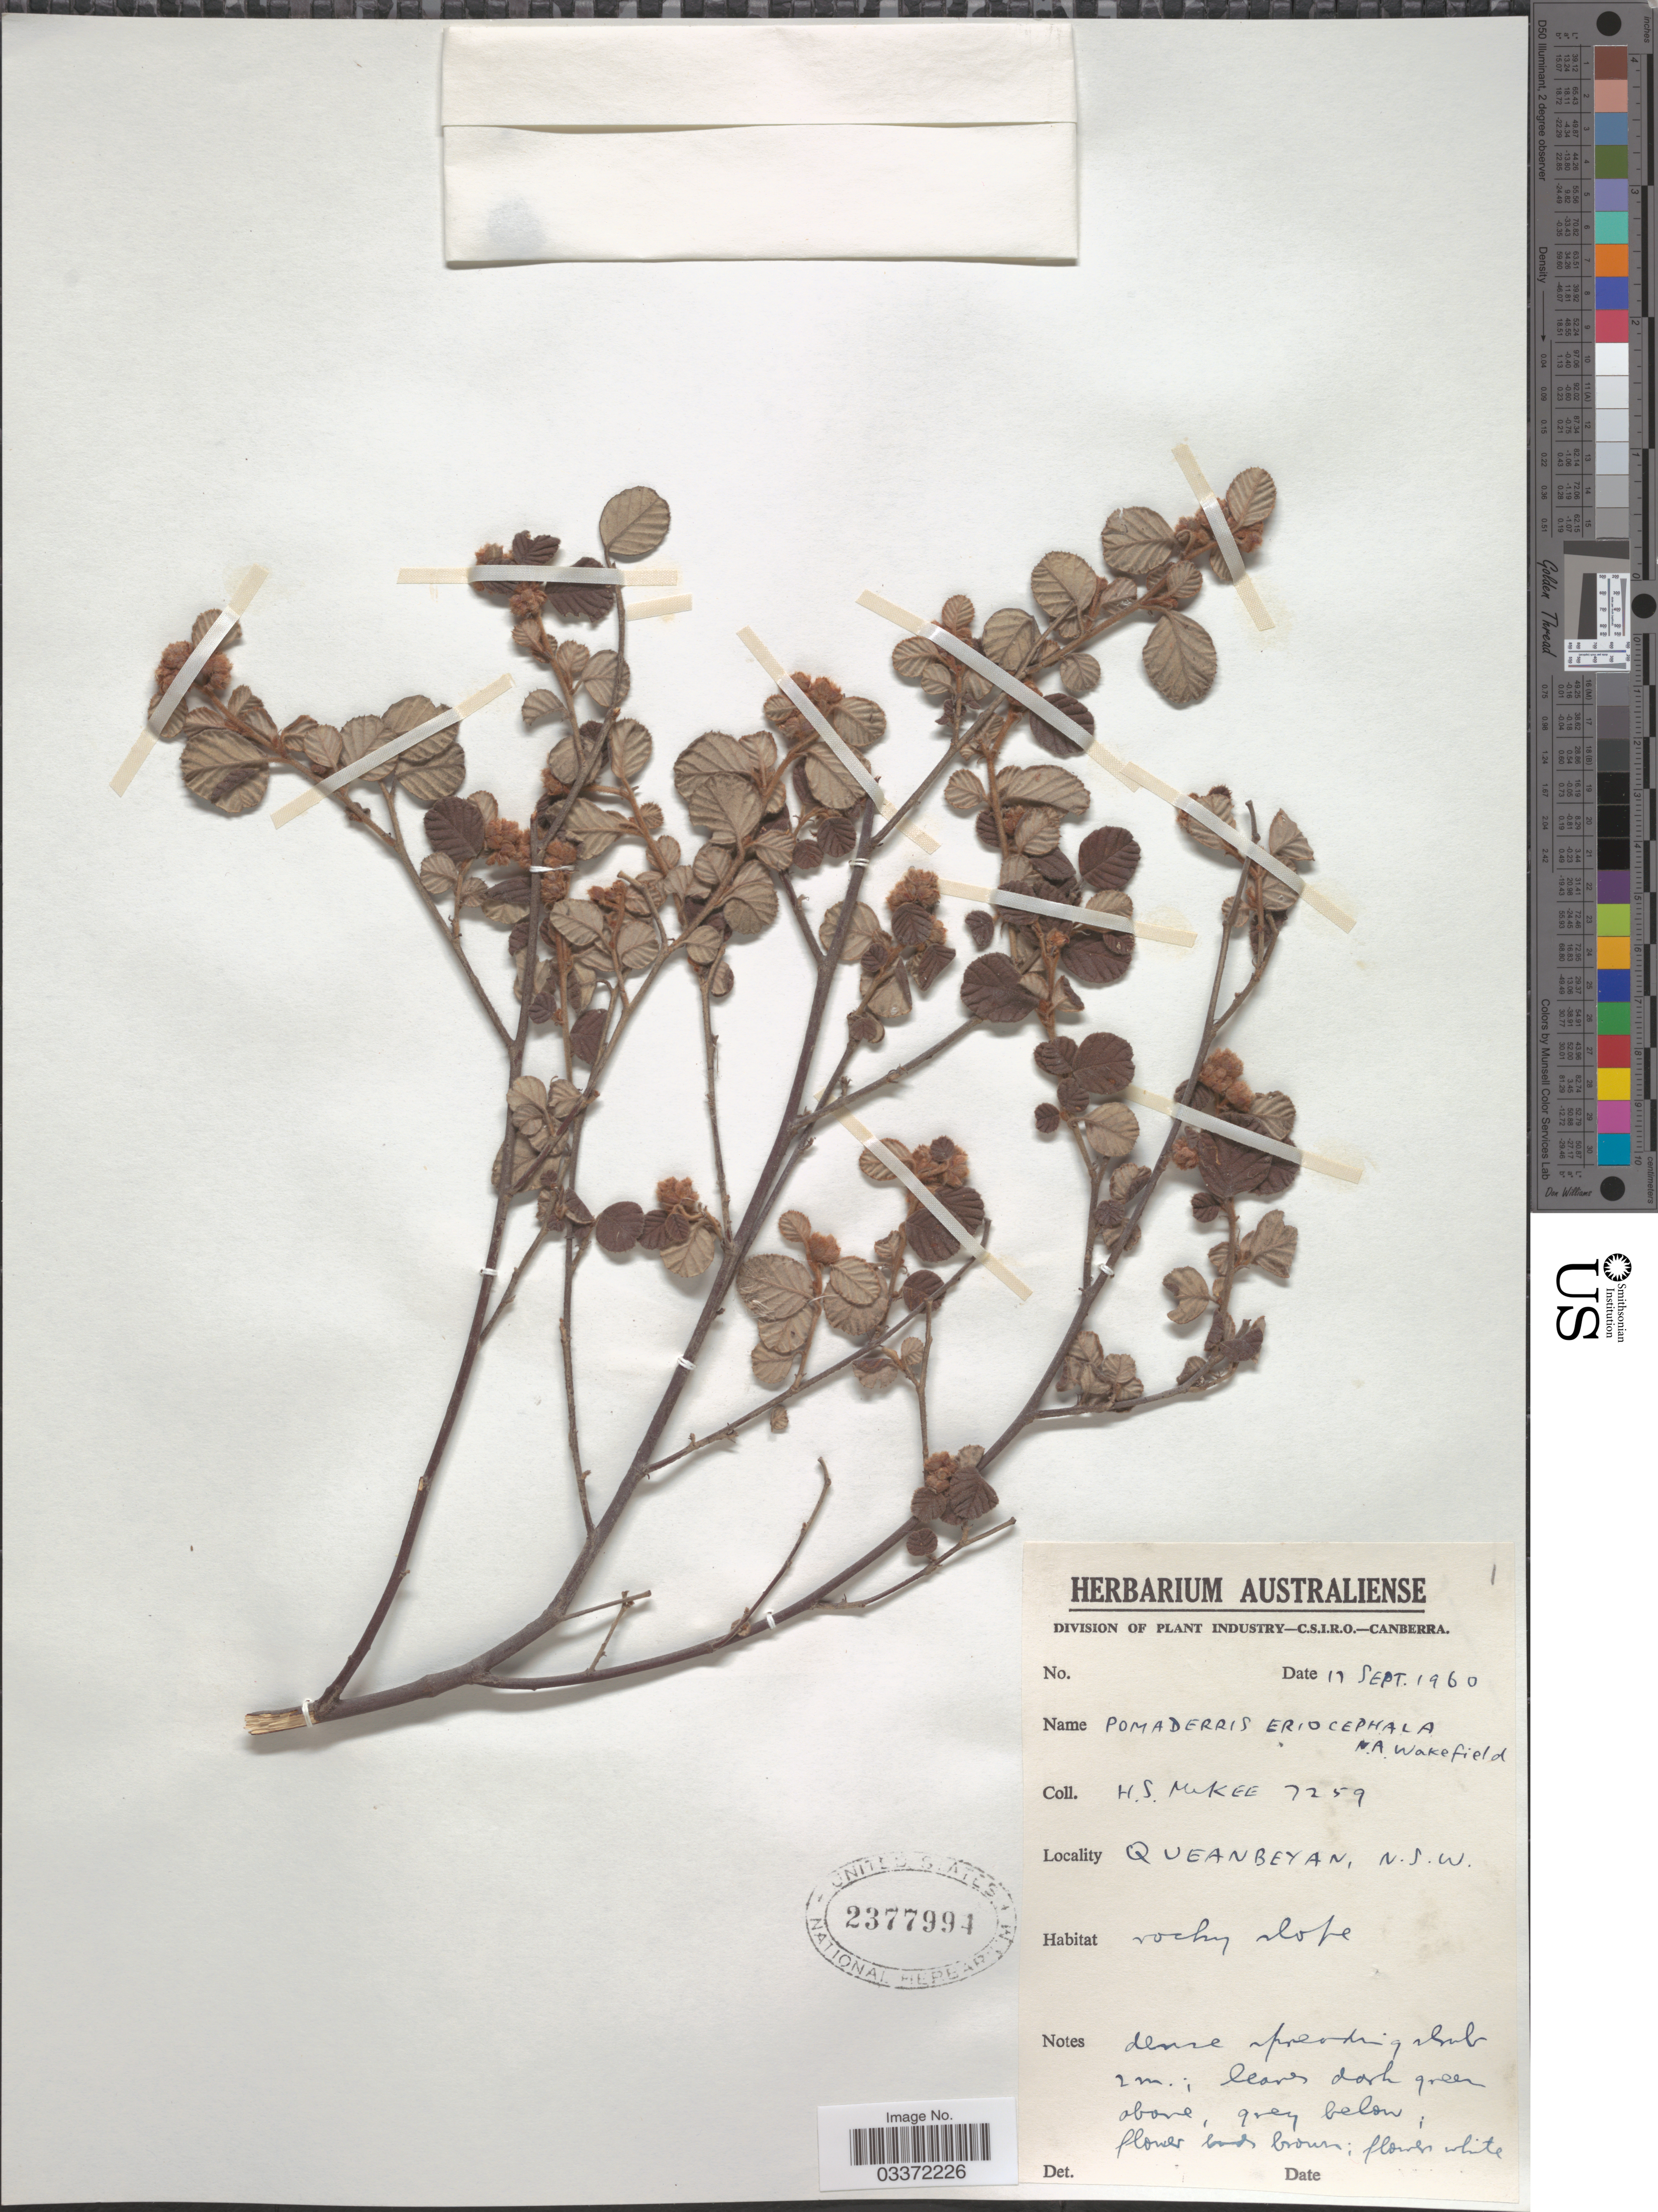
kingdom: Plantae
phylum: Tracheophyta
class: Magnoliopsida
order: Rosales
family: Rhamnaceae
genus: Pomaderris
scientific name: Pomaderris eriocephala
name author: N.A. Wakef.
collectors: H. S. McKee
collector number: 7259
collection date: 1960-09-12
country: Australia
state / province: New South Wales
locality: Queanbeyan.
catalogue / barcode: US 2377994